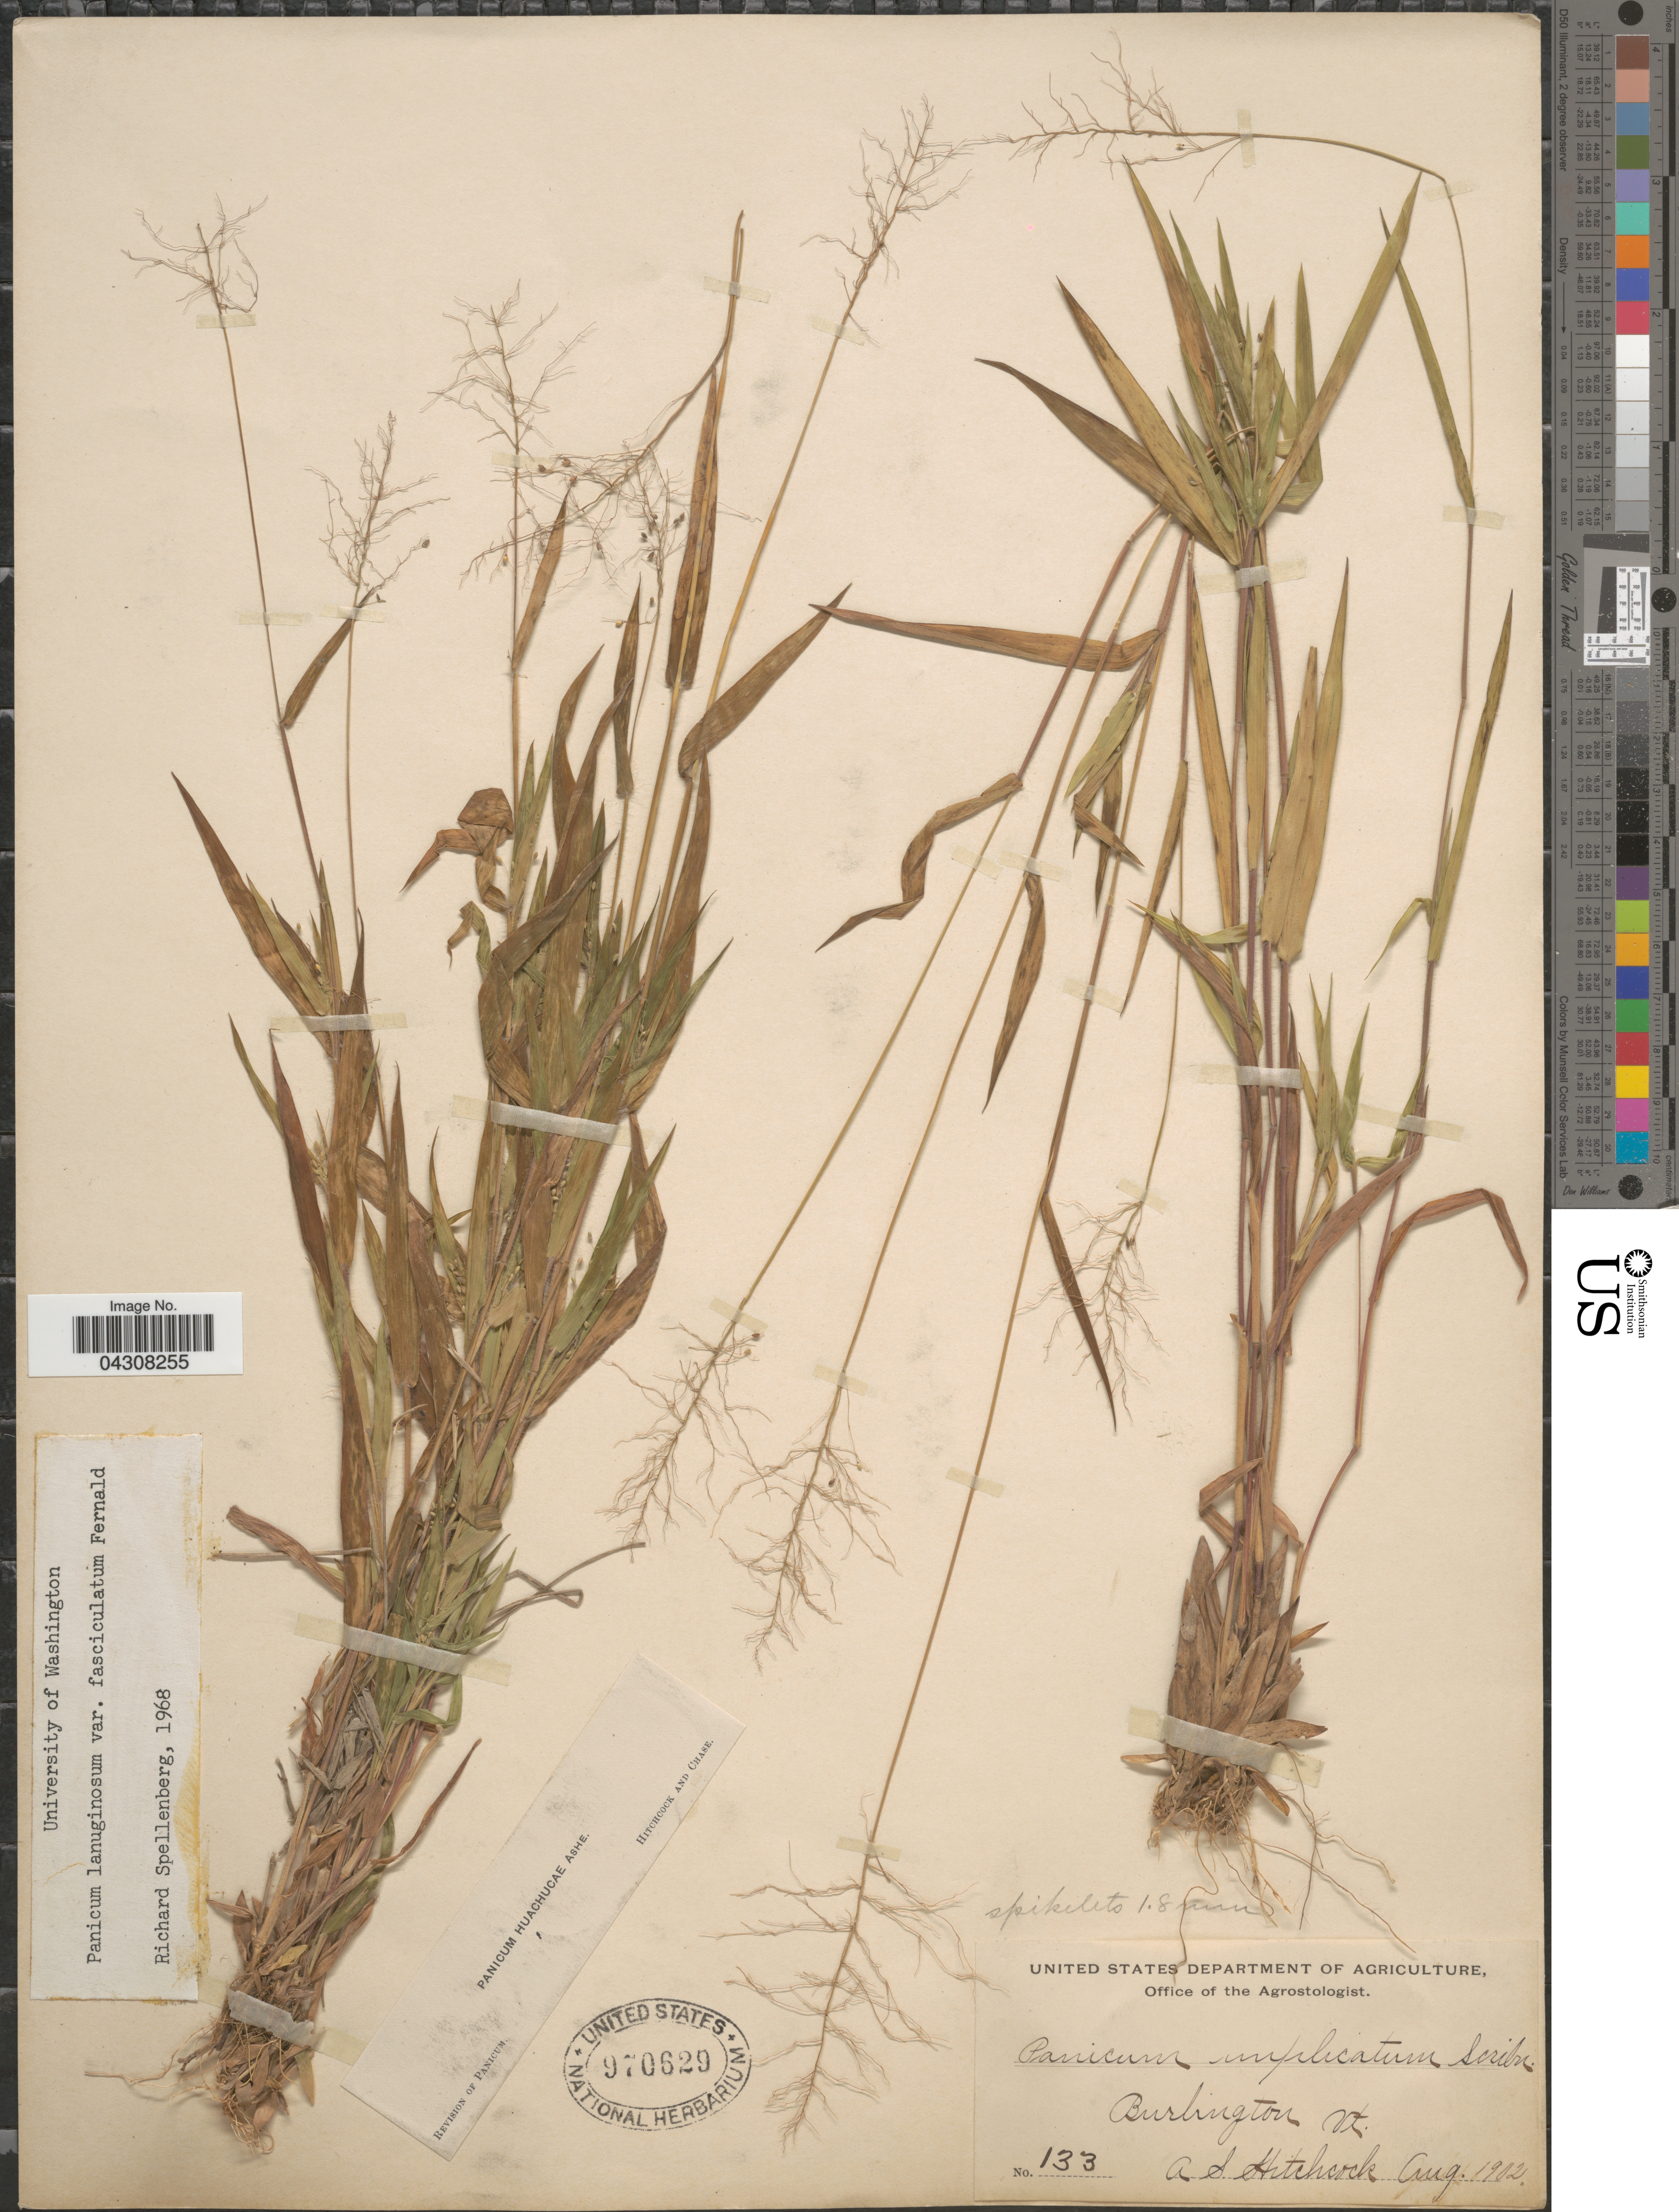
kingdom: Plantae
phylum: Tracheophyta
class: Liliopsida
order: Poales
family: Poaceae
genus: Dichanthelium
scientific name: Dichanthelium acuminatum var. acuminatum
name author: (Sw.) Gould & C.A. Clark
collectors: A. S. Hitchcock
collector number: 133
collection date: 1902-08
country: United States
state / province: Vermont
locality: Burlington.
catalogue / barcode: US 970629